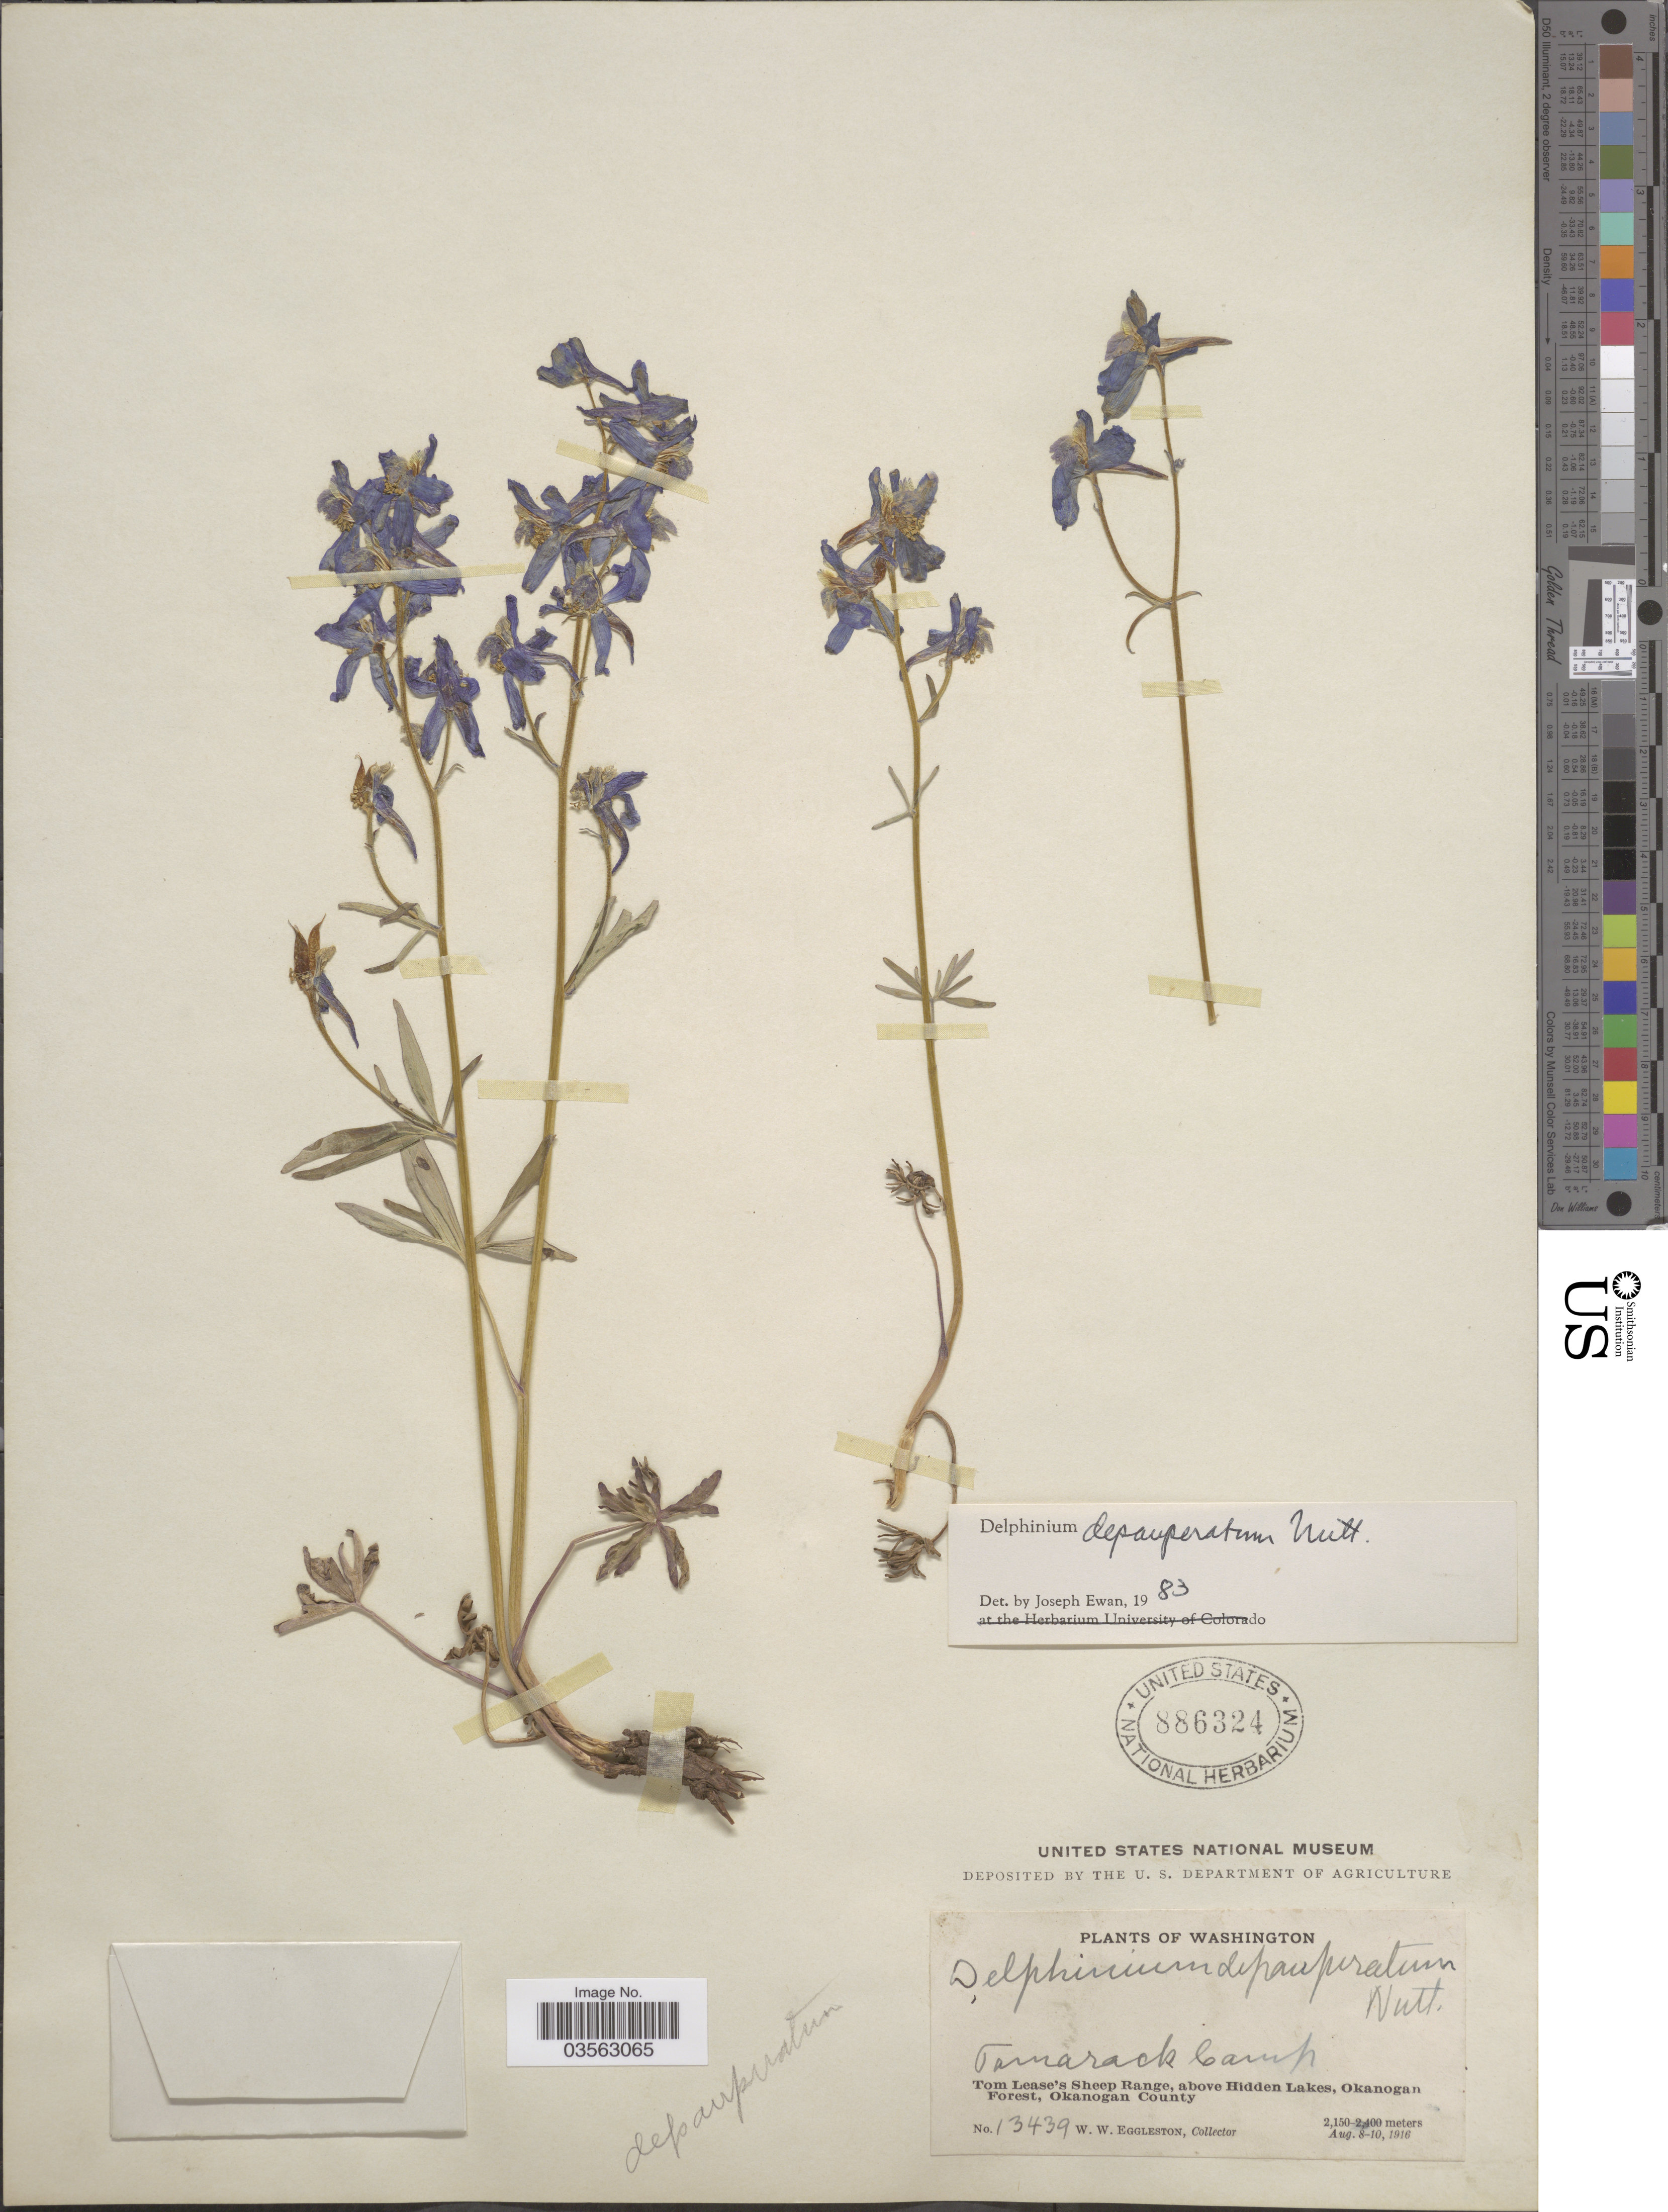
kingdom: Plantae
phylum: Tracheophyta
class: Magnoliopsida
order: Ranunculales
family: Ranunculaceae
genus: Delphinium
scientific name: Delphinium depauperatum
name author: Nutt.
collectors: W. W. Eggleston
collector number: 13439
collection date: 1916-08-08/1916-08-10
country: United States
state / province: Washington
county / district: Okanogan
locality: Tamarack Camp. Tom Lease's Sheep Range, above Hidden Lakes, Okanogan Forest, Okanogan County.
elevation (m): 2150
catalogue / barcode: US 886324